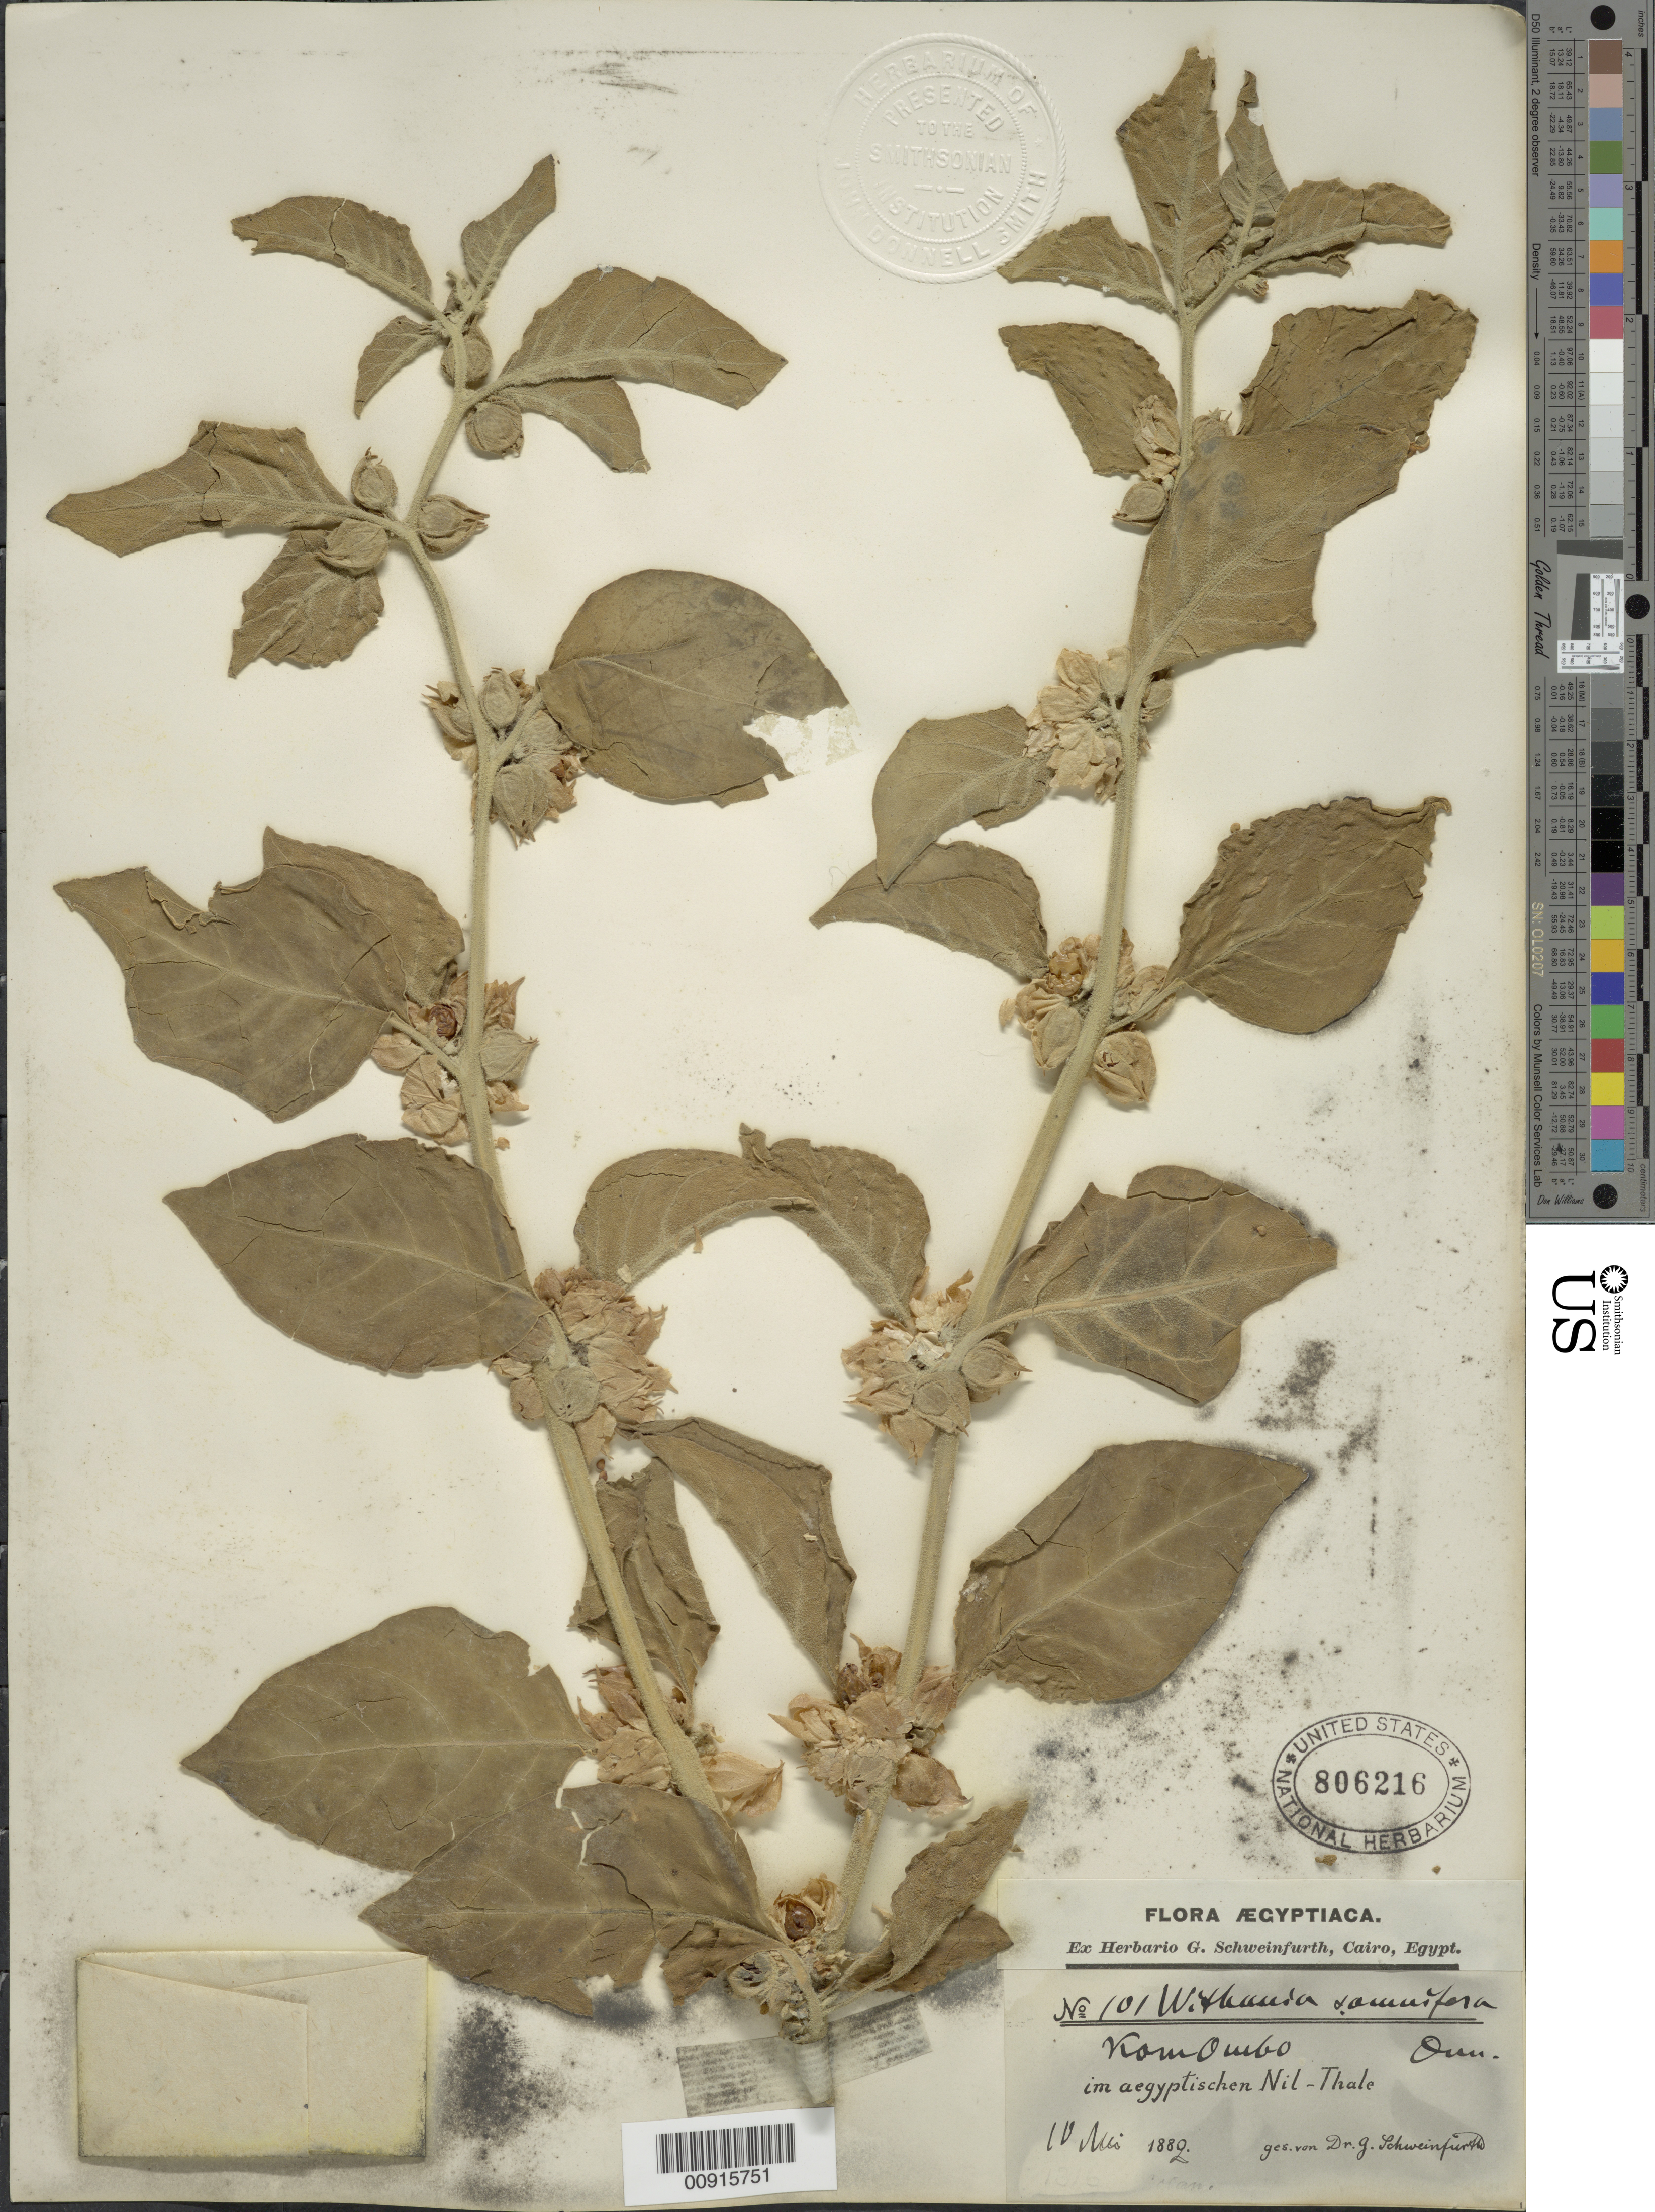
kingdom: Plantae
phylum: Tracheophyta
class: Magnoliopsida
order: Solanales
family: Solanaceae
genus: Withania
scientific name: Withania somnifera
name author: (L.) Dunal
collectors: G. A. Schweinfurth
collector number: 101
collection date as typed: Oct 1882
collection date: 1882-10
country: Egypt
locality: in aegyptischen Nil-Thale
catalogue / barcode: US 806216